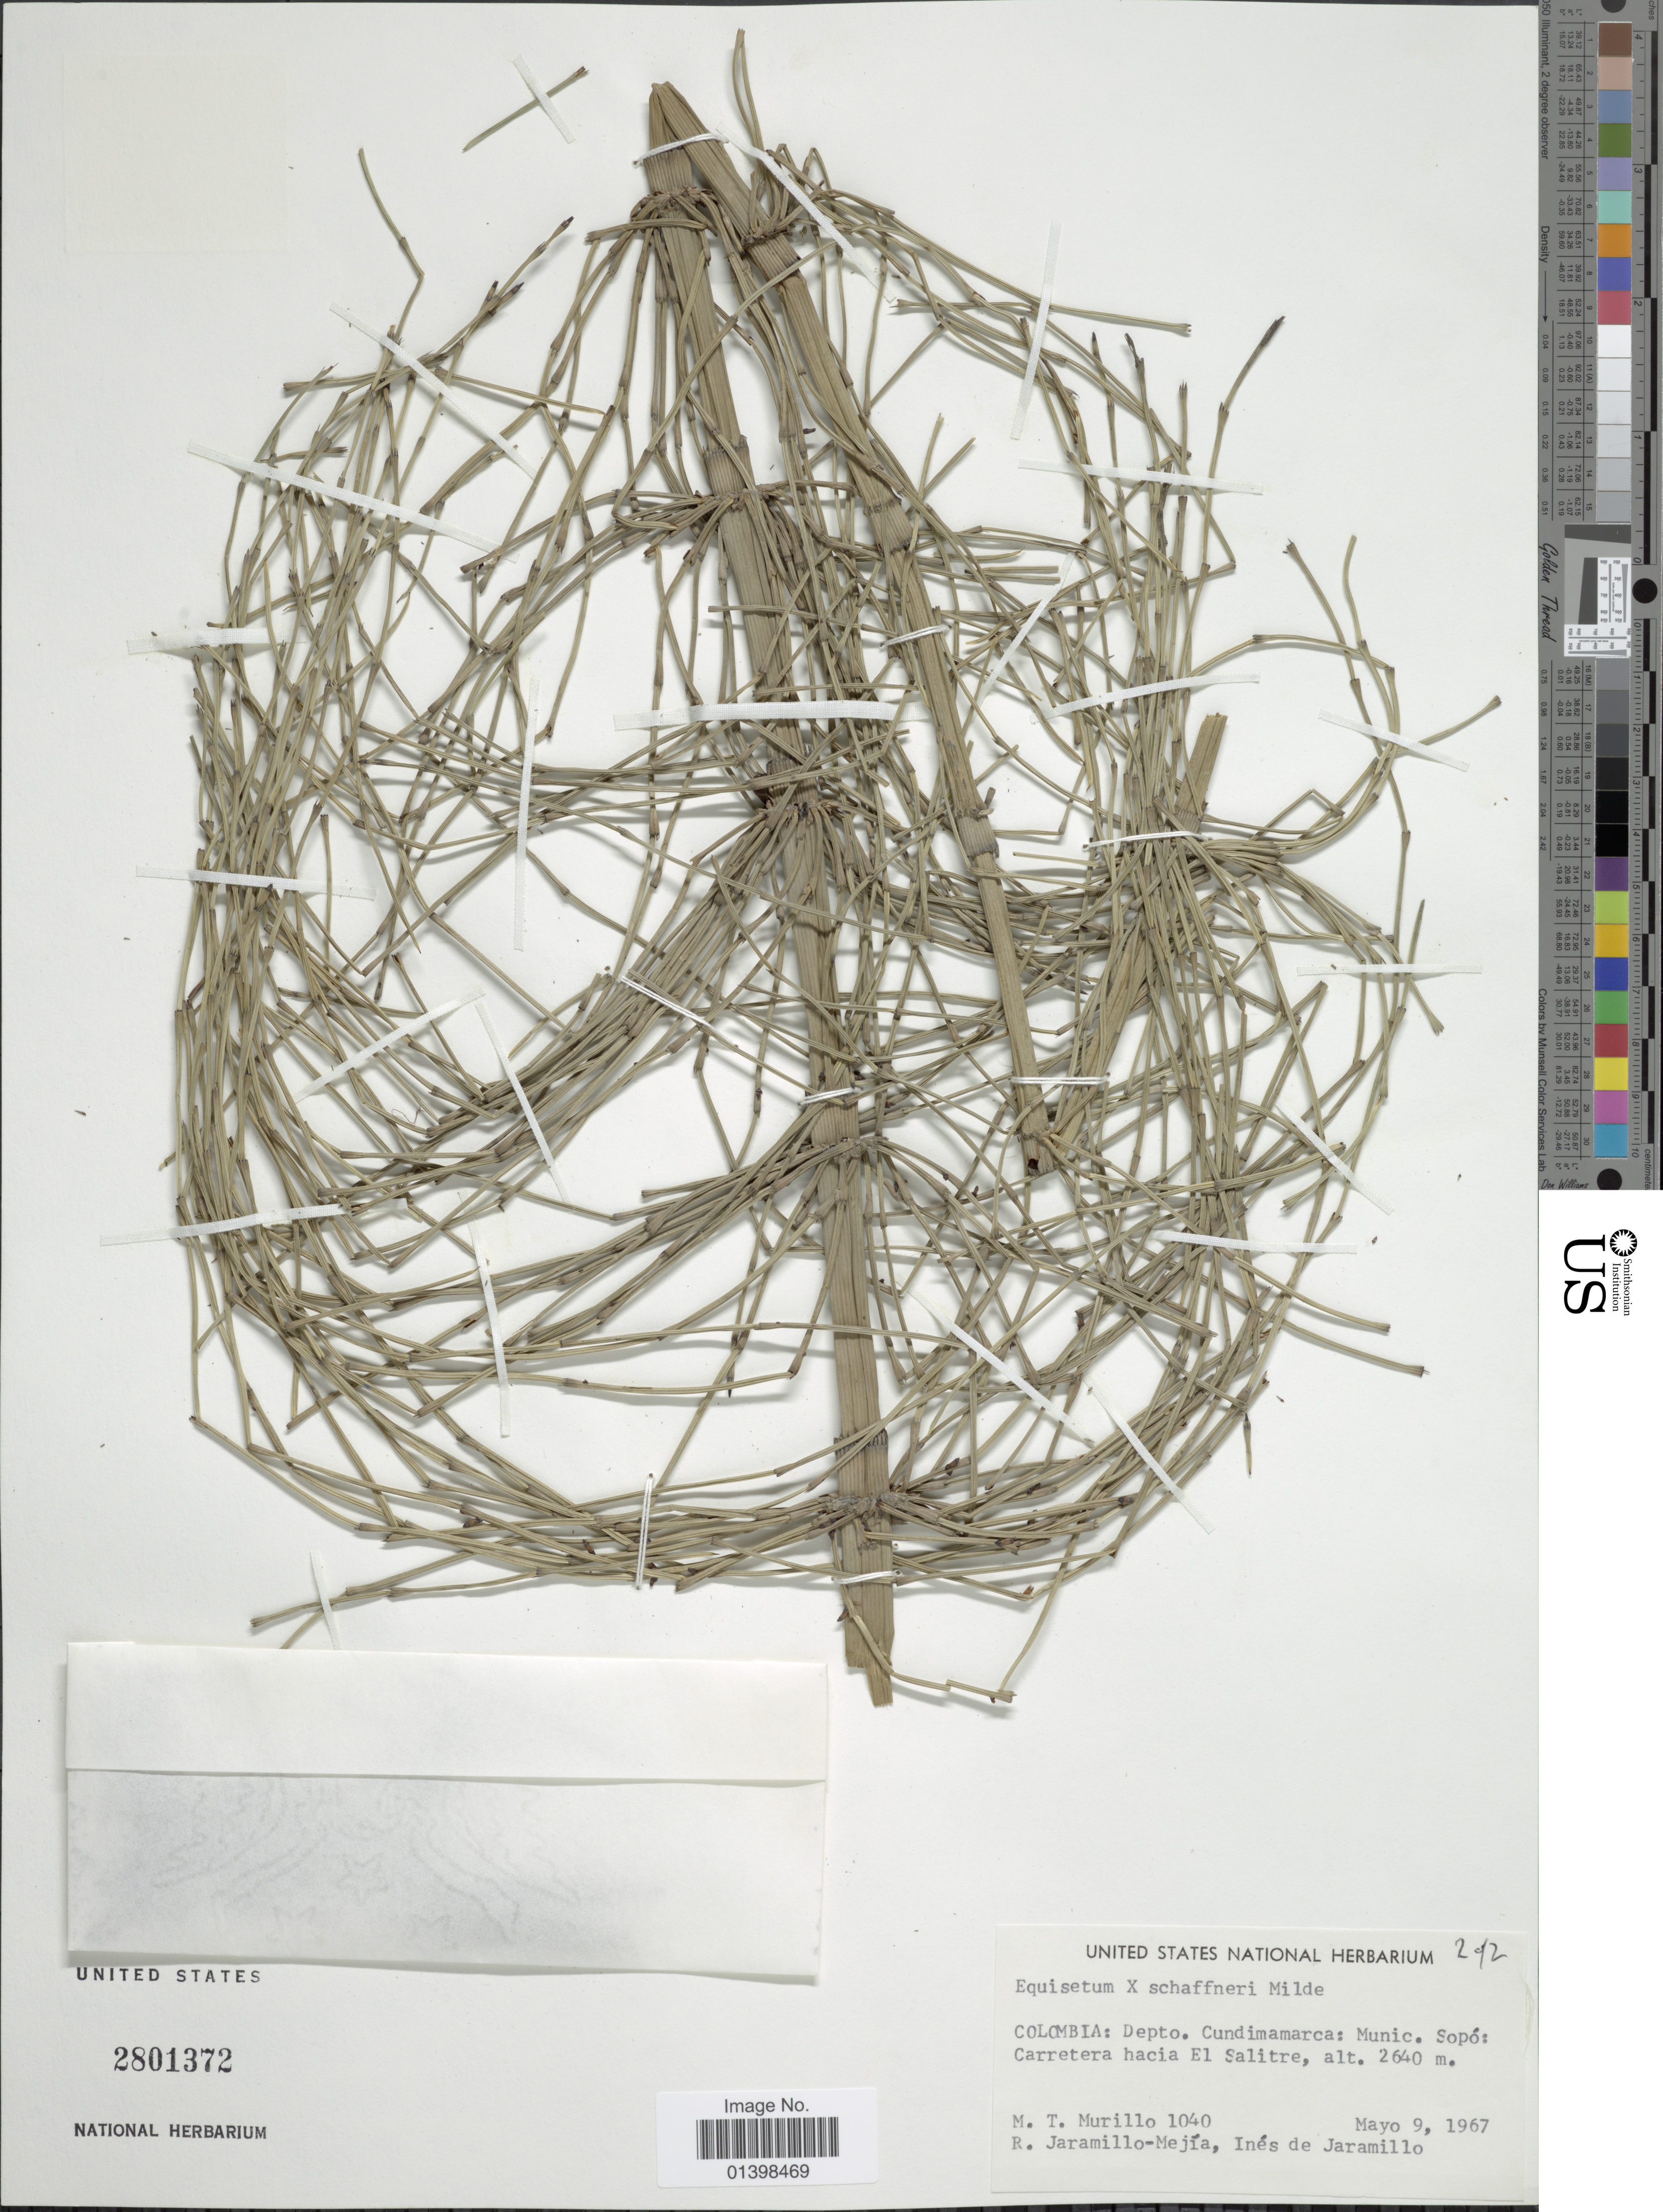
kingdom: Plantae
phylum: Tracheophyta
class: Polypodiopsida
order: Equisetales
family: Equisetaceae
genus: Equisetum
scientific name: Equisetum x schaffneri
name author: J. Milde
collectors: M. Murillo, R. Jaramillo M. & I. Jaramillo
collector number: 292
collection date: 1967-05-09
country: Colombia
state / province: Cundinamarca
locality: Munic. Sopó: Carretera hacia El Salitre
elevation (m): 2640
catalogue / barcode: US 2801372